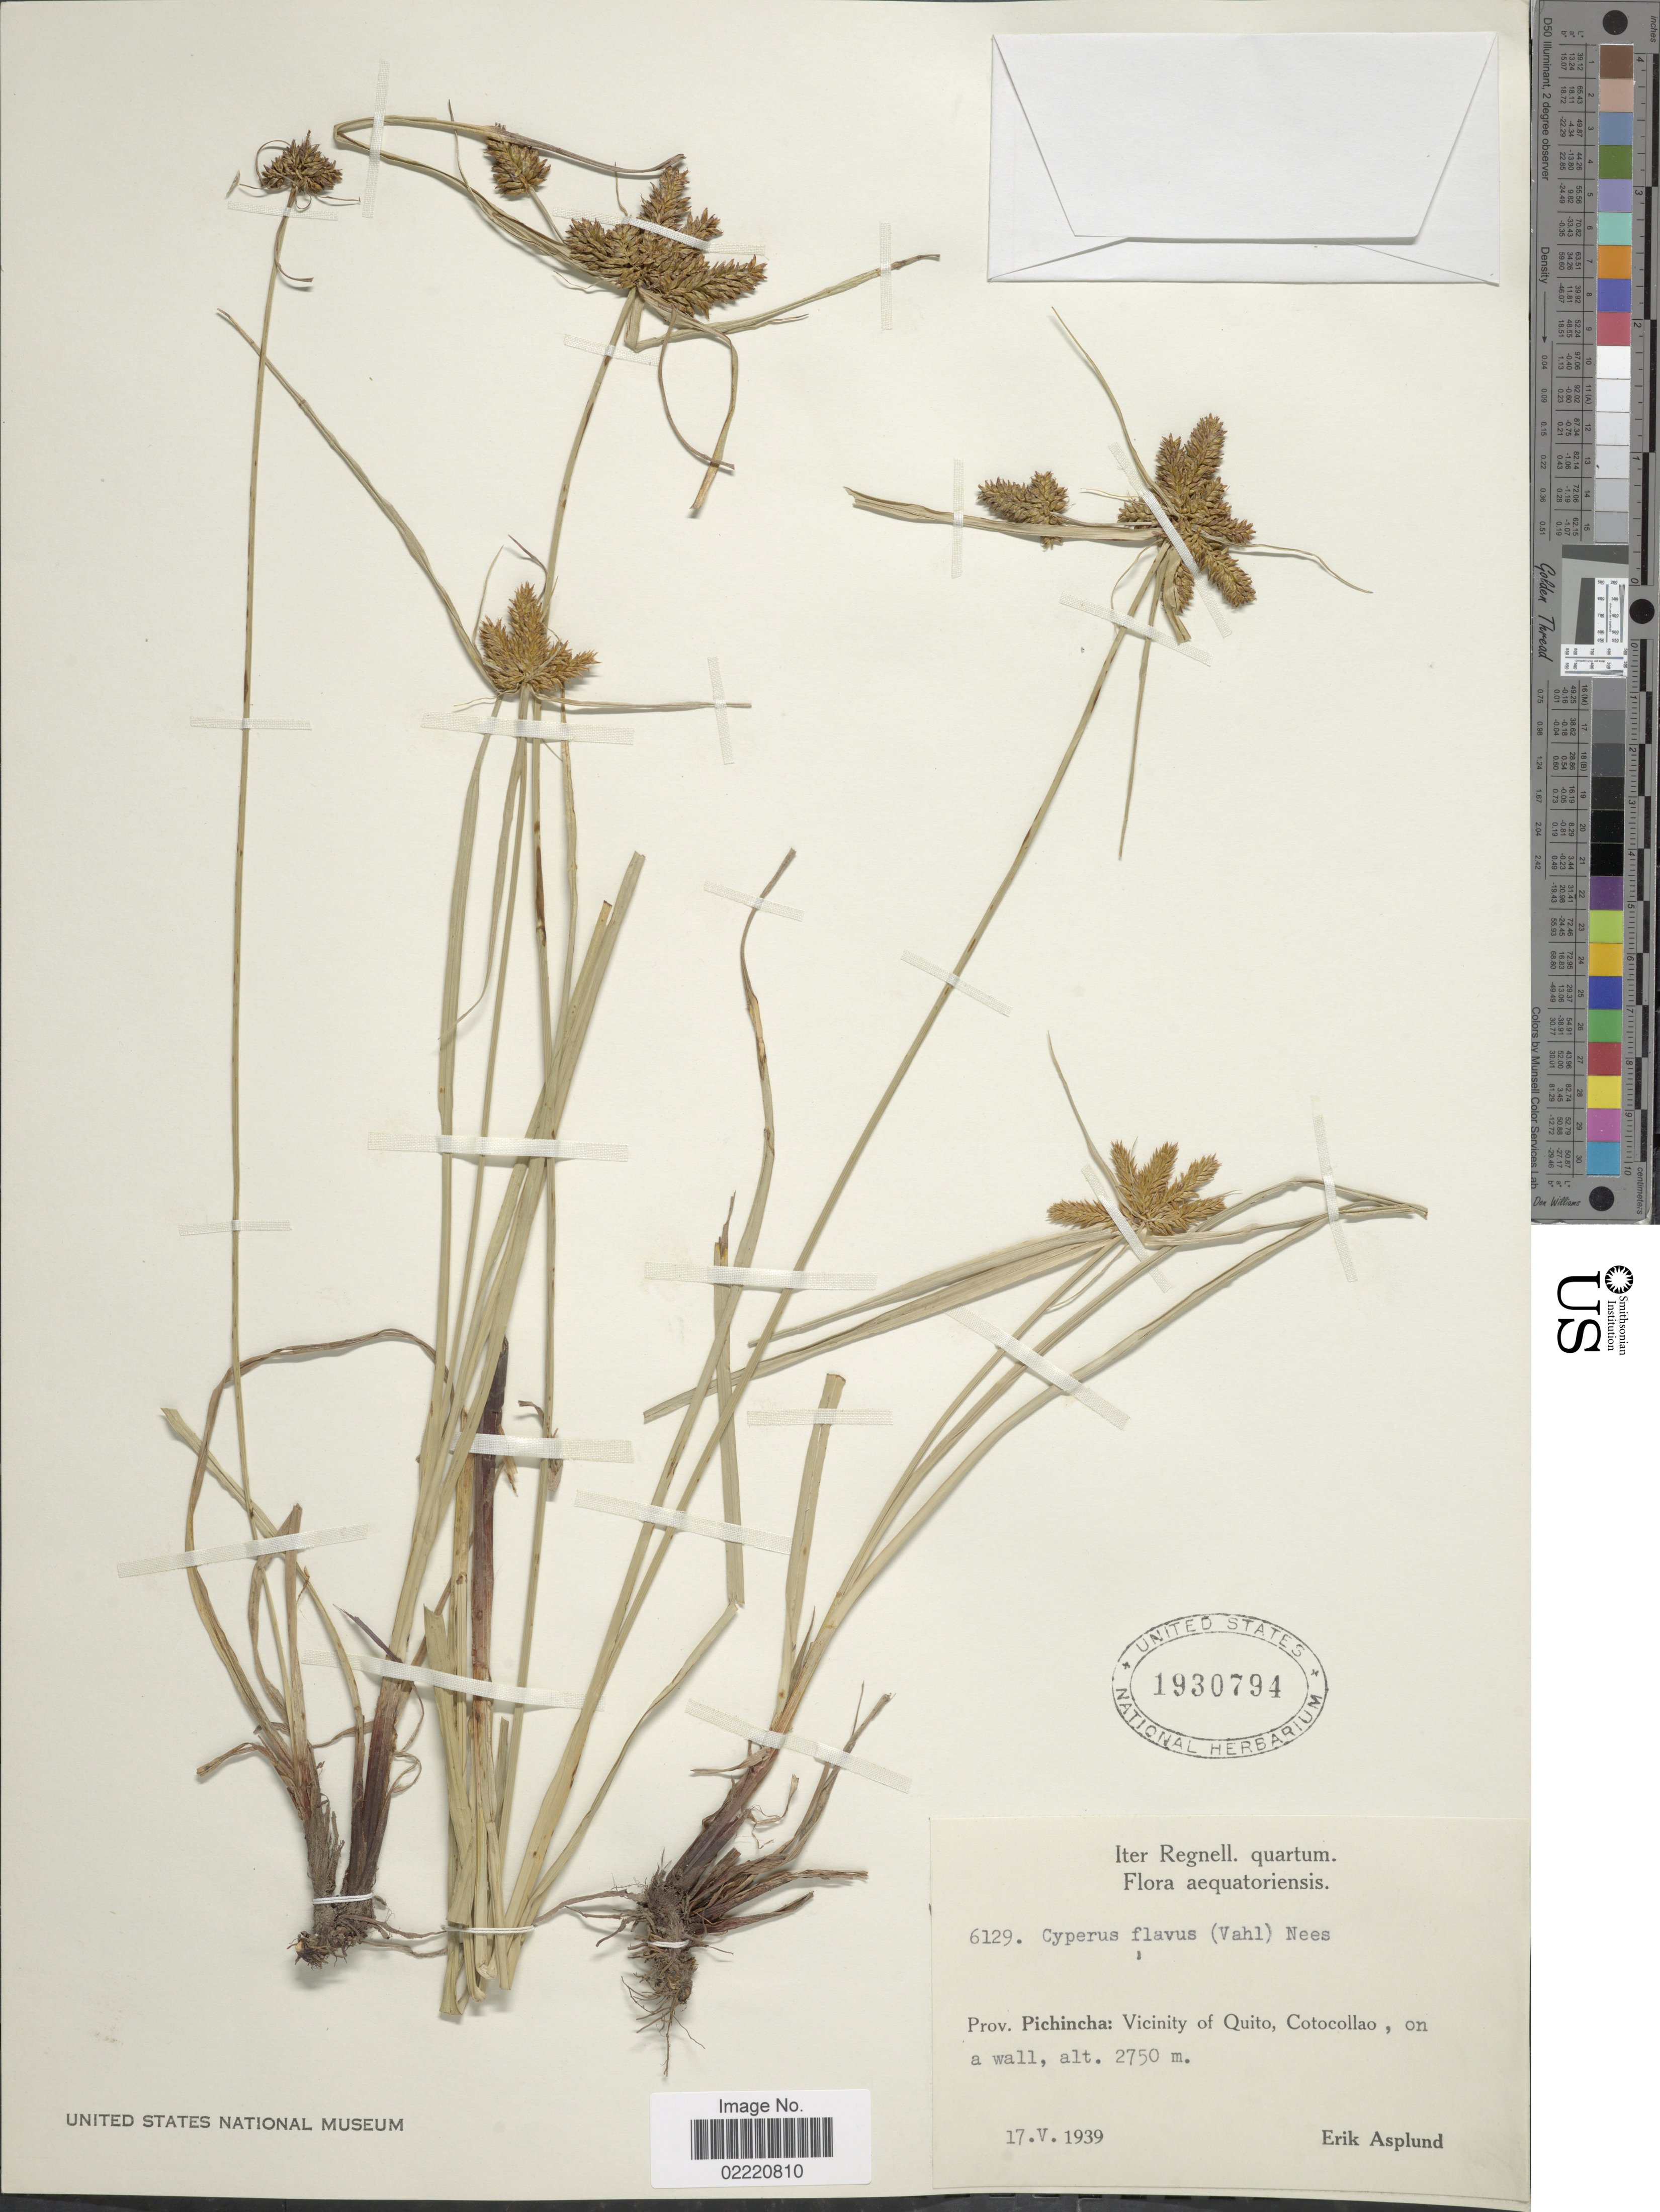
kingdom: Plantae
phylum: Tracheophyta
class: Liliopsida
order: Poales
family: Cyperaceae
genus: Cyperus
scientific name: Cyperus aggregatus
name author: (Willd.) Endl.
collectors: E. Asplund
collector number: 6129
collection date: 1939-05-17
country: Ecuador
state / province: Pichincha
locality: Prov. Pinchincha: Vicinity of Quito, Cotocollao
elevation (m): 2750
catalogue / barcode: US 1930794